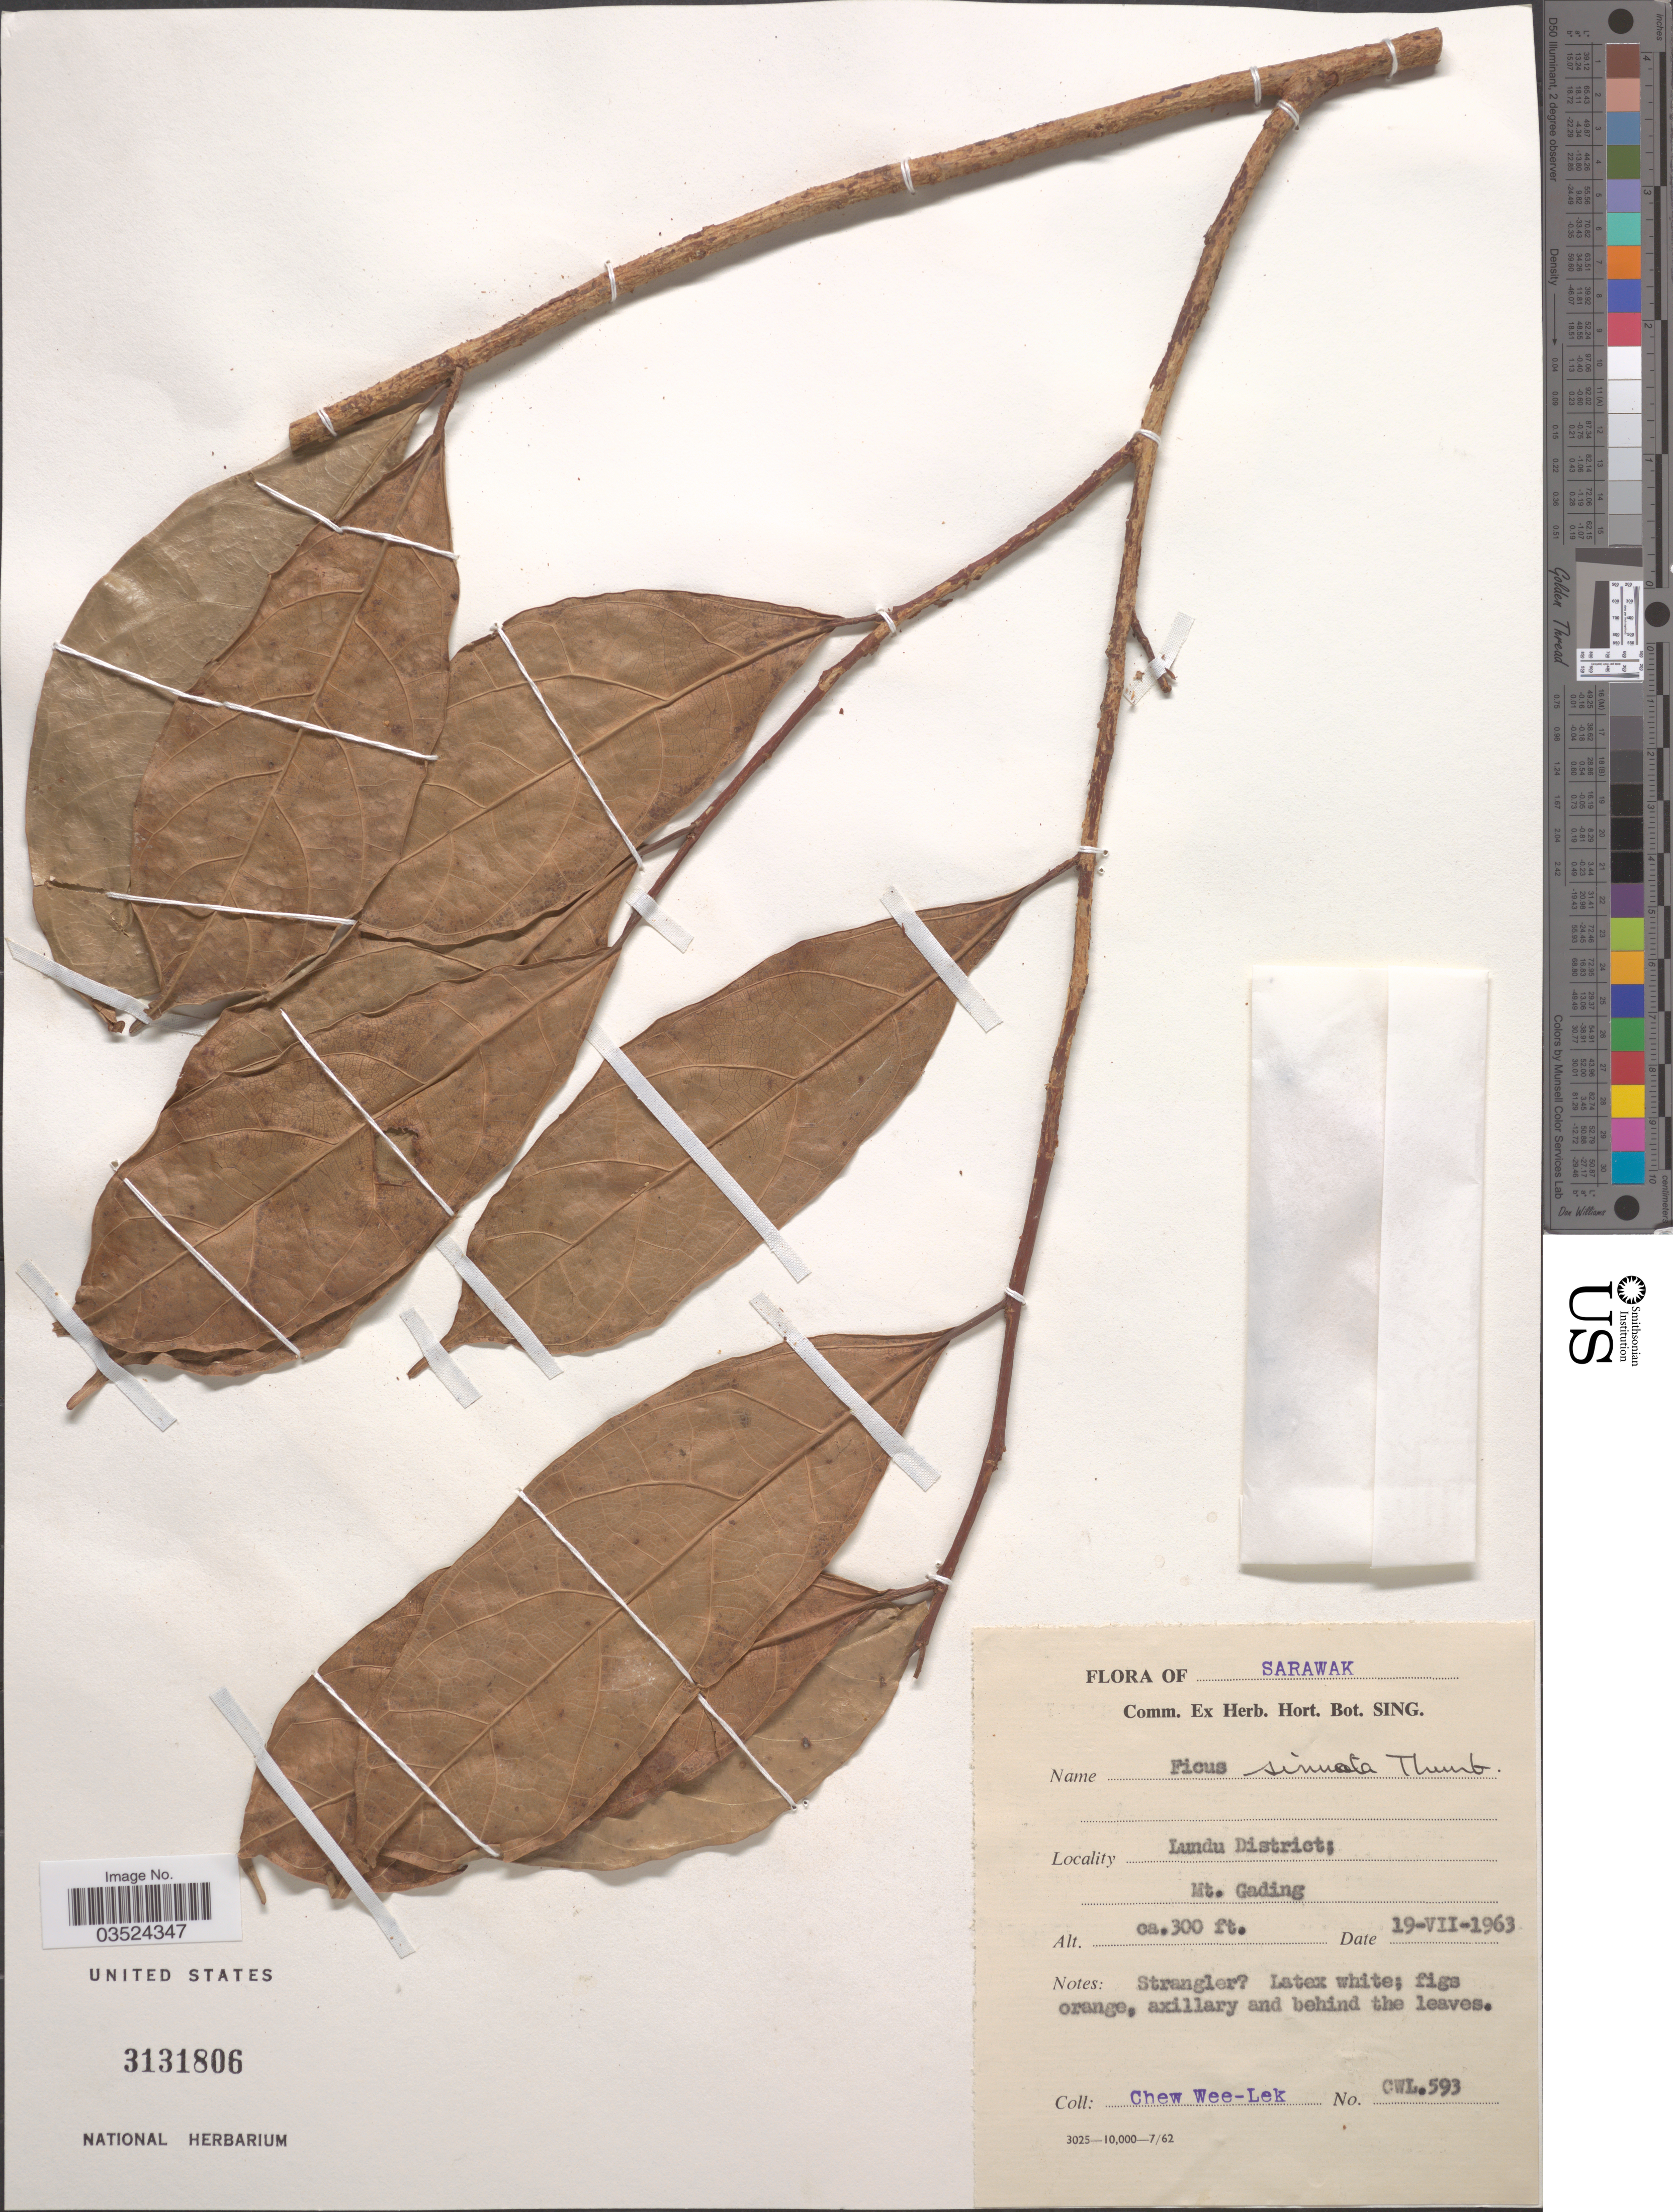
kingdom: Plantae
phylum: Tracheophyta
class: Magnoliopsida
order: Rosales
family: Moraceae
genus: Ficus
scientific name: Ficus sinuata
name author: Thunb.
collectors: W. Chew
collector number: CWL593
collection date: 1963-07-19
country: Malaysia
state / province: Sarawak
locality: Lundu District; Mt. Gading.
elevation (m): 91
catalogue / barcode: US 3131806